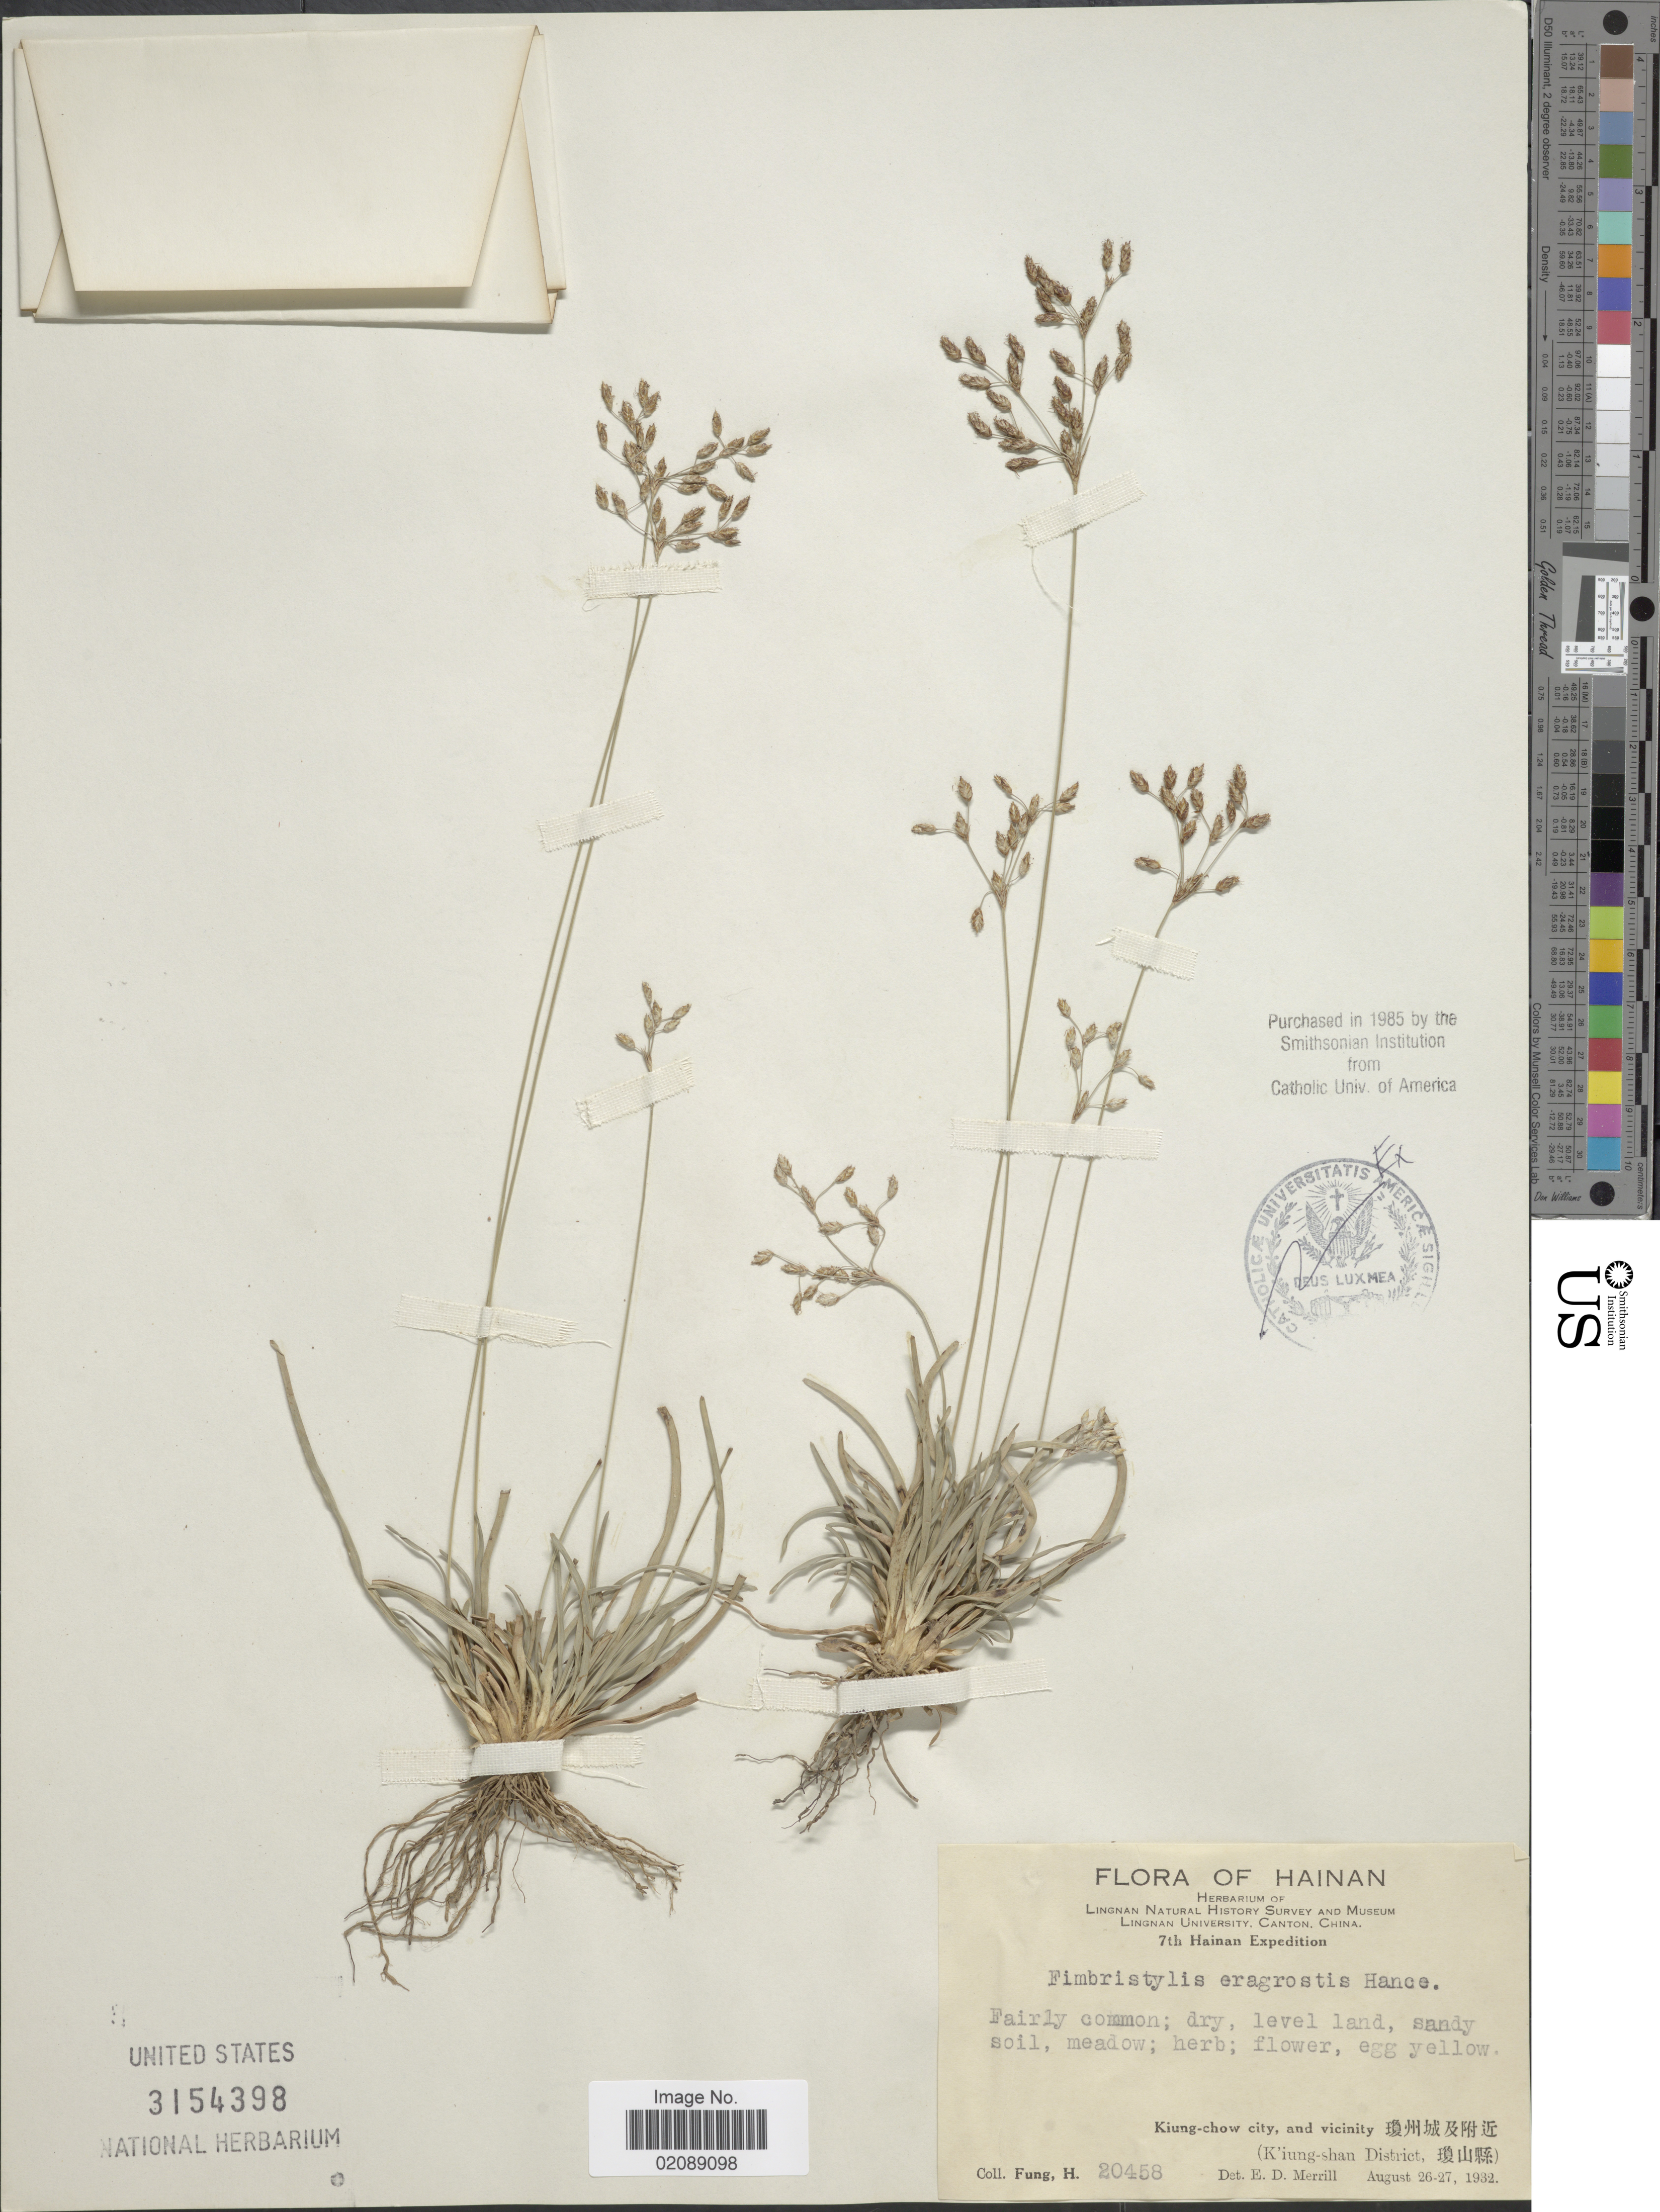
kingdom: Plantae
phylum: Tracheophyta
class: Liliopsida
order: Poales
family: Cyperaceae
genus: Fimbristylis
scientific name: Fimbristylis eragrostis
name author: (Nees) Hance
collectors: H. Fung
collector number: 20458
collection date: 1932-08-26/1932-08-27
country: China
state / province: Hainan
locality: Kiung-chow city, and vicinity X, (K'iung-shan District, X)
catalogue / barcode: US 3154398